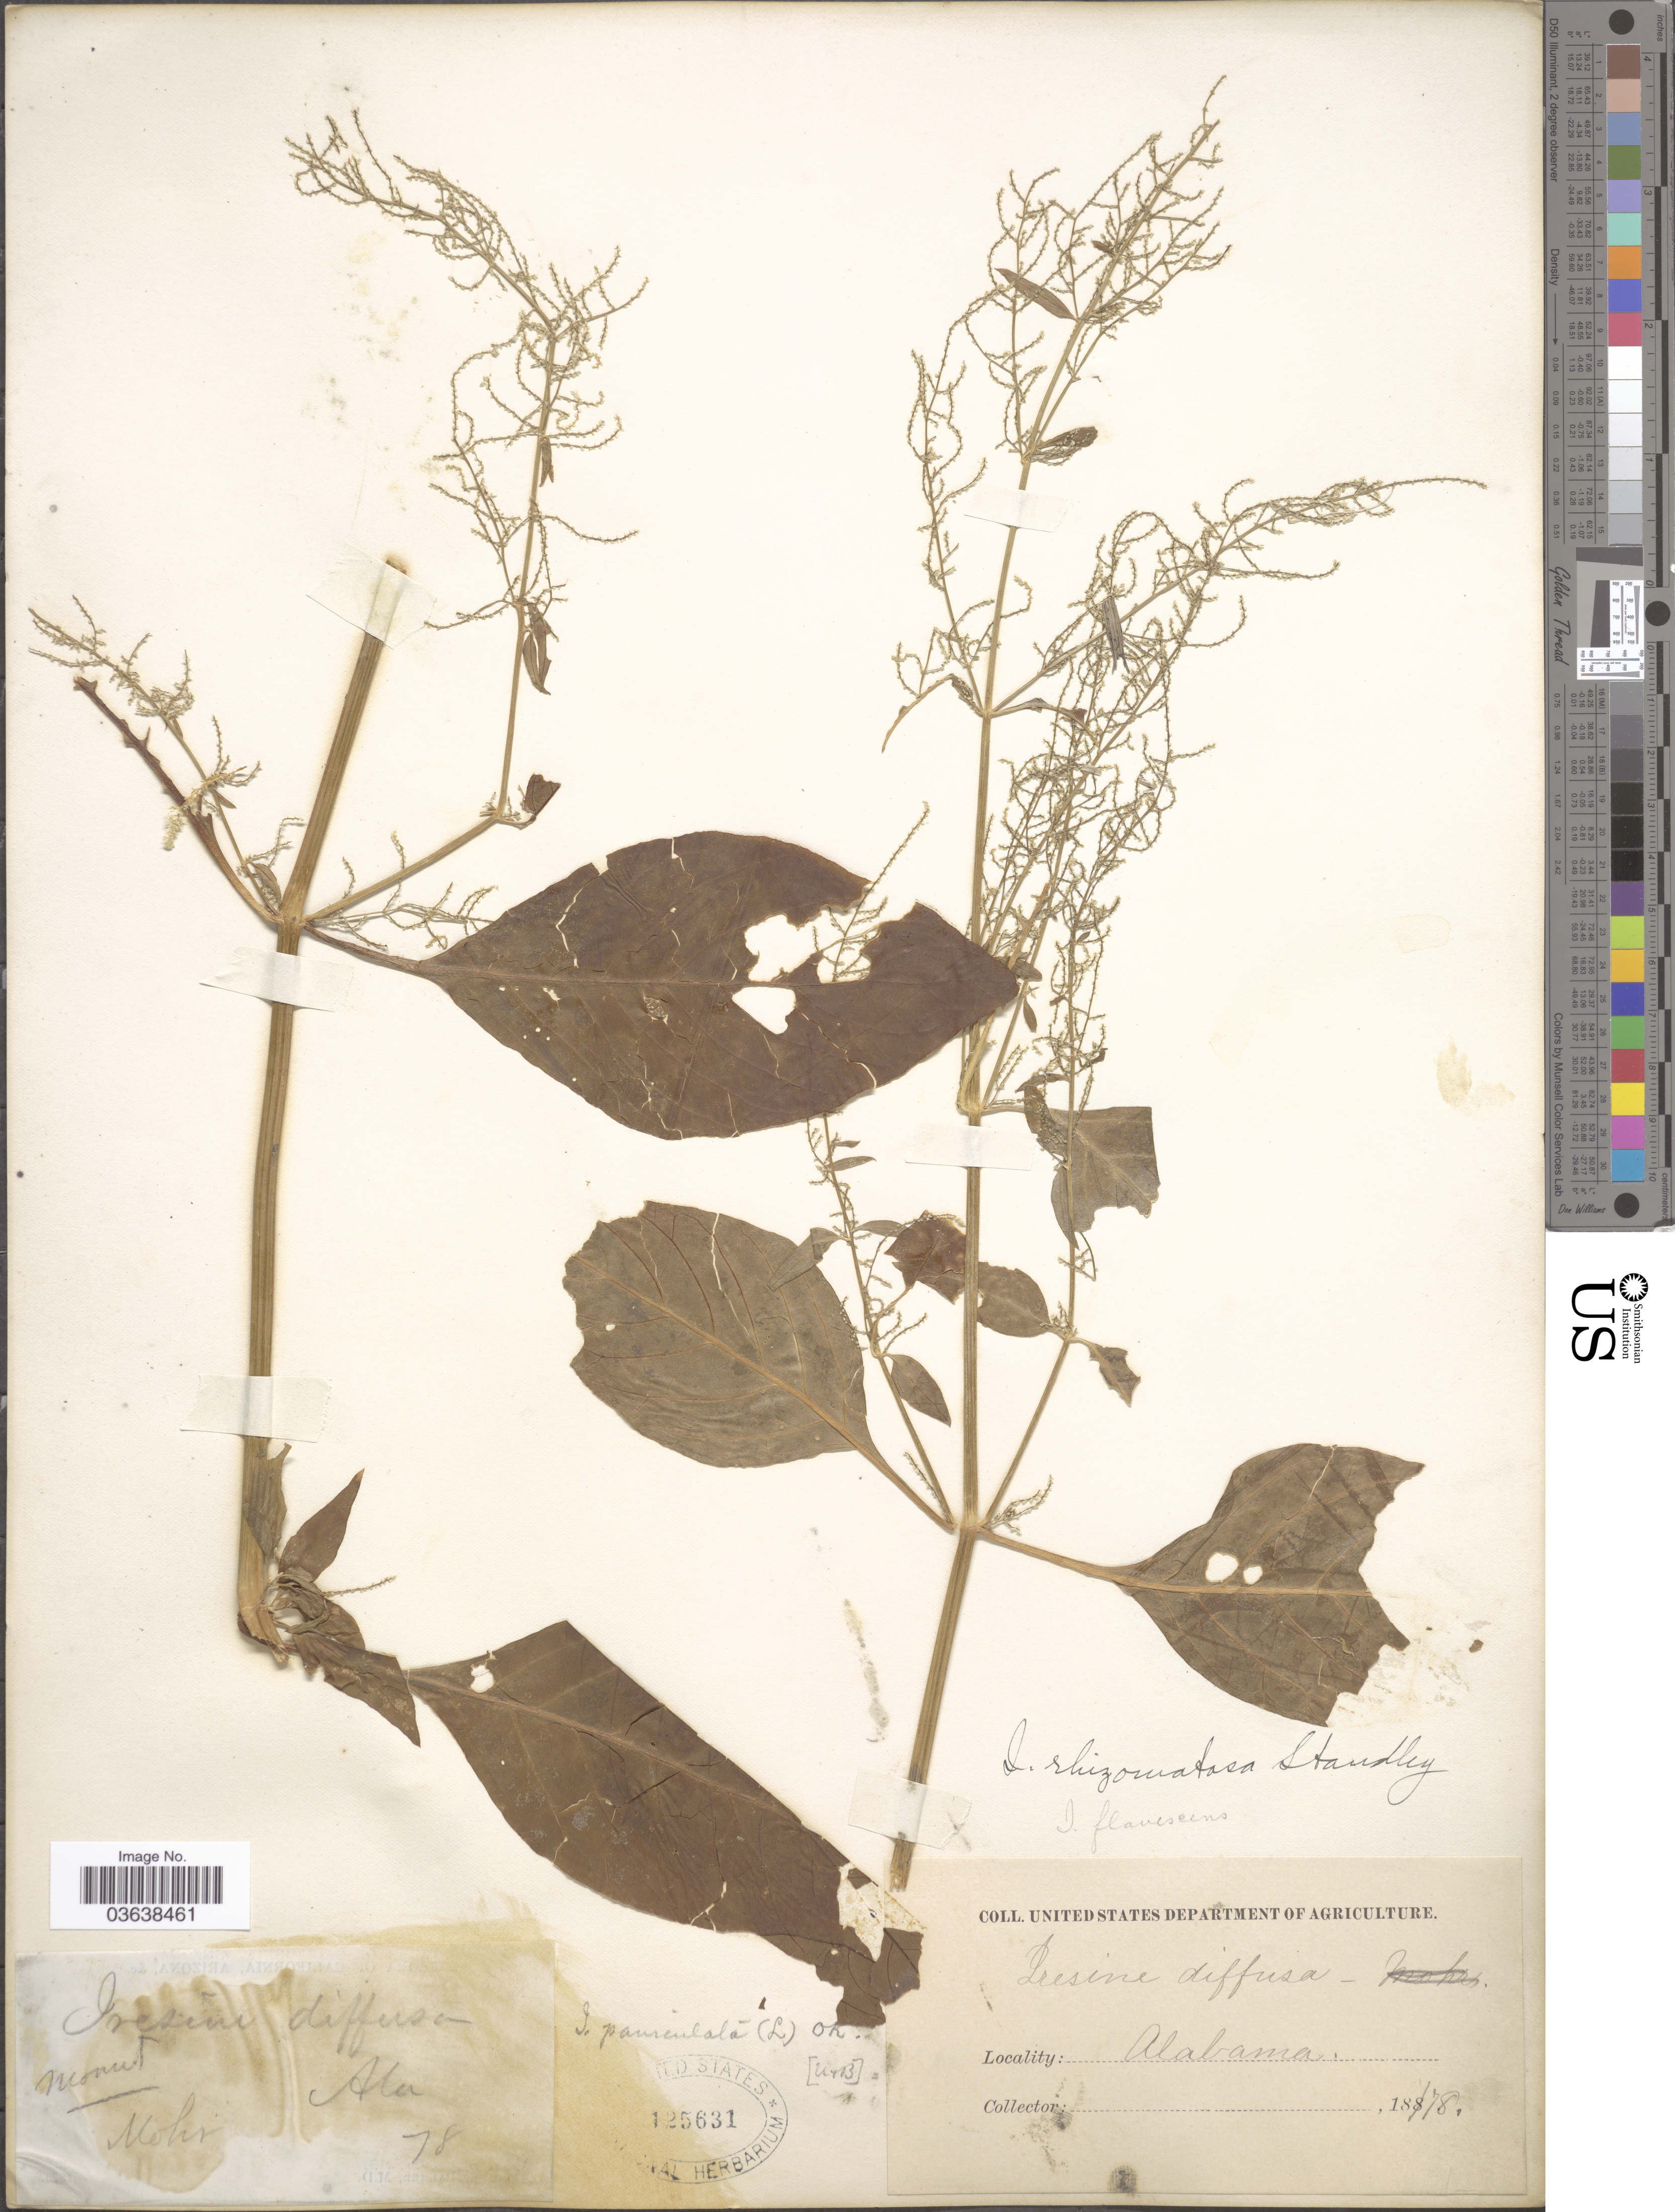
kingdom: Plantae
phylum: Tracheophyta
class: Magnoliopsida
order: Caryophyllales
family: Amaranthaceae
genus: Iresine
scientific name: Iresine rhizomatosa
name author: Standl.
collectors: Mohr, --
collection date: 1878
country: United States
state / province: Alabama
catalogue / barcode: US 125631